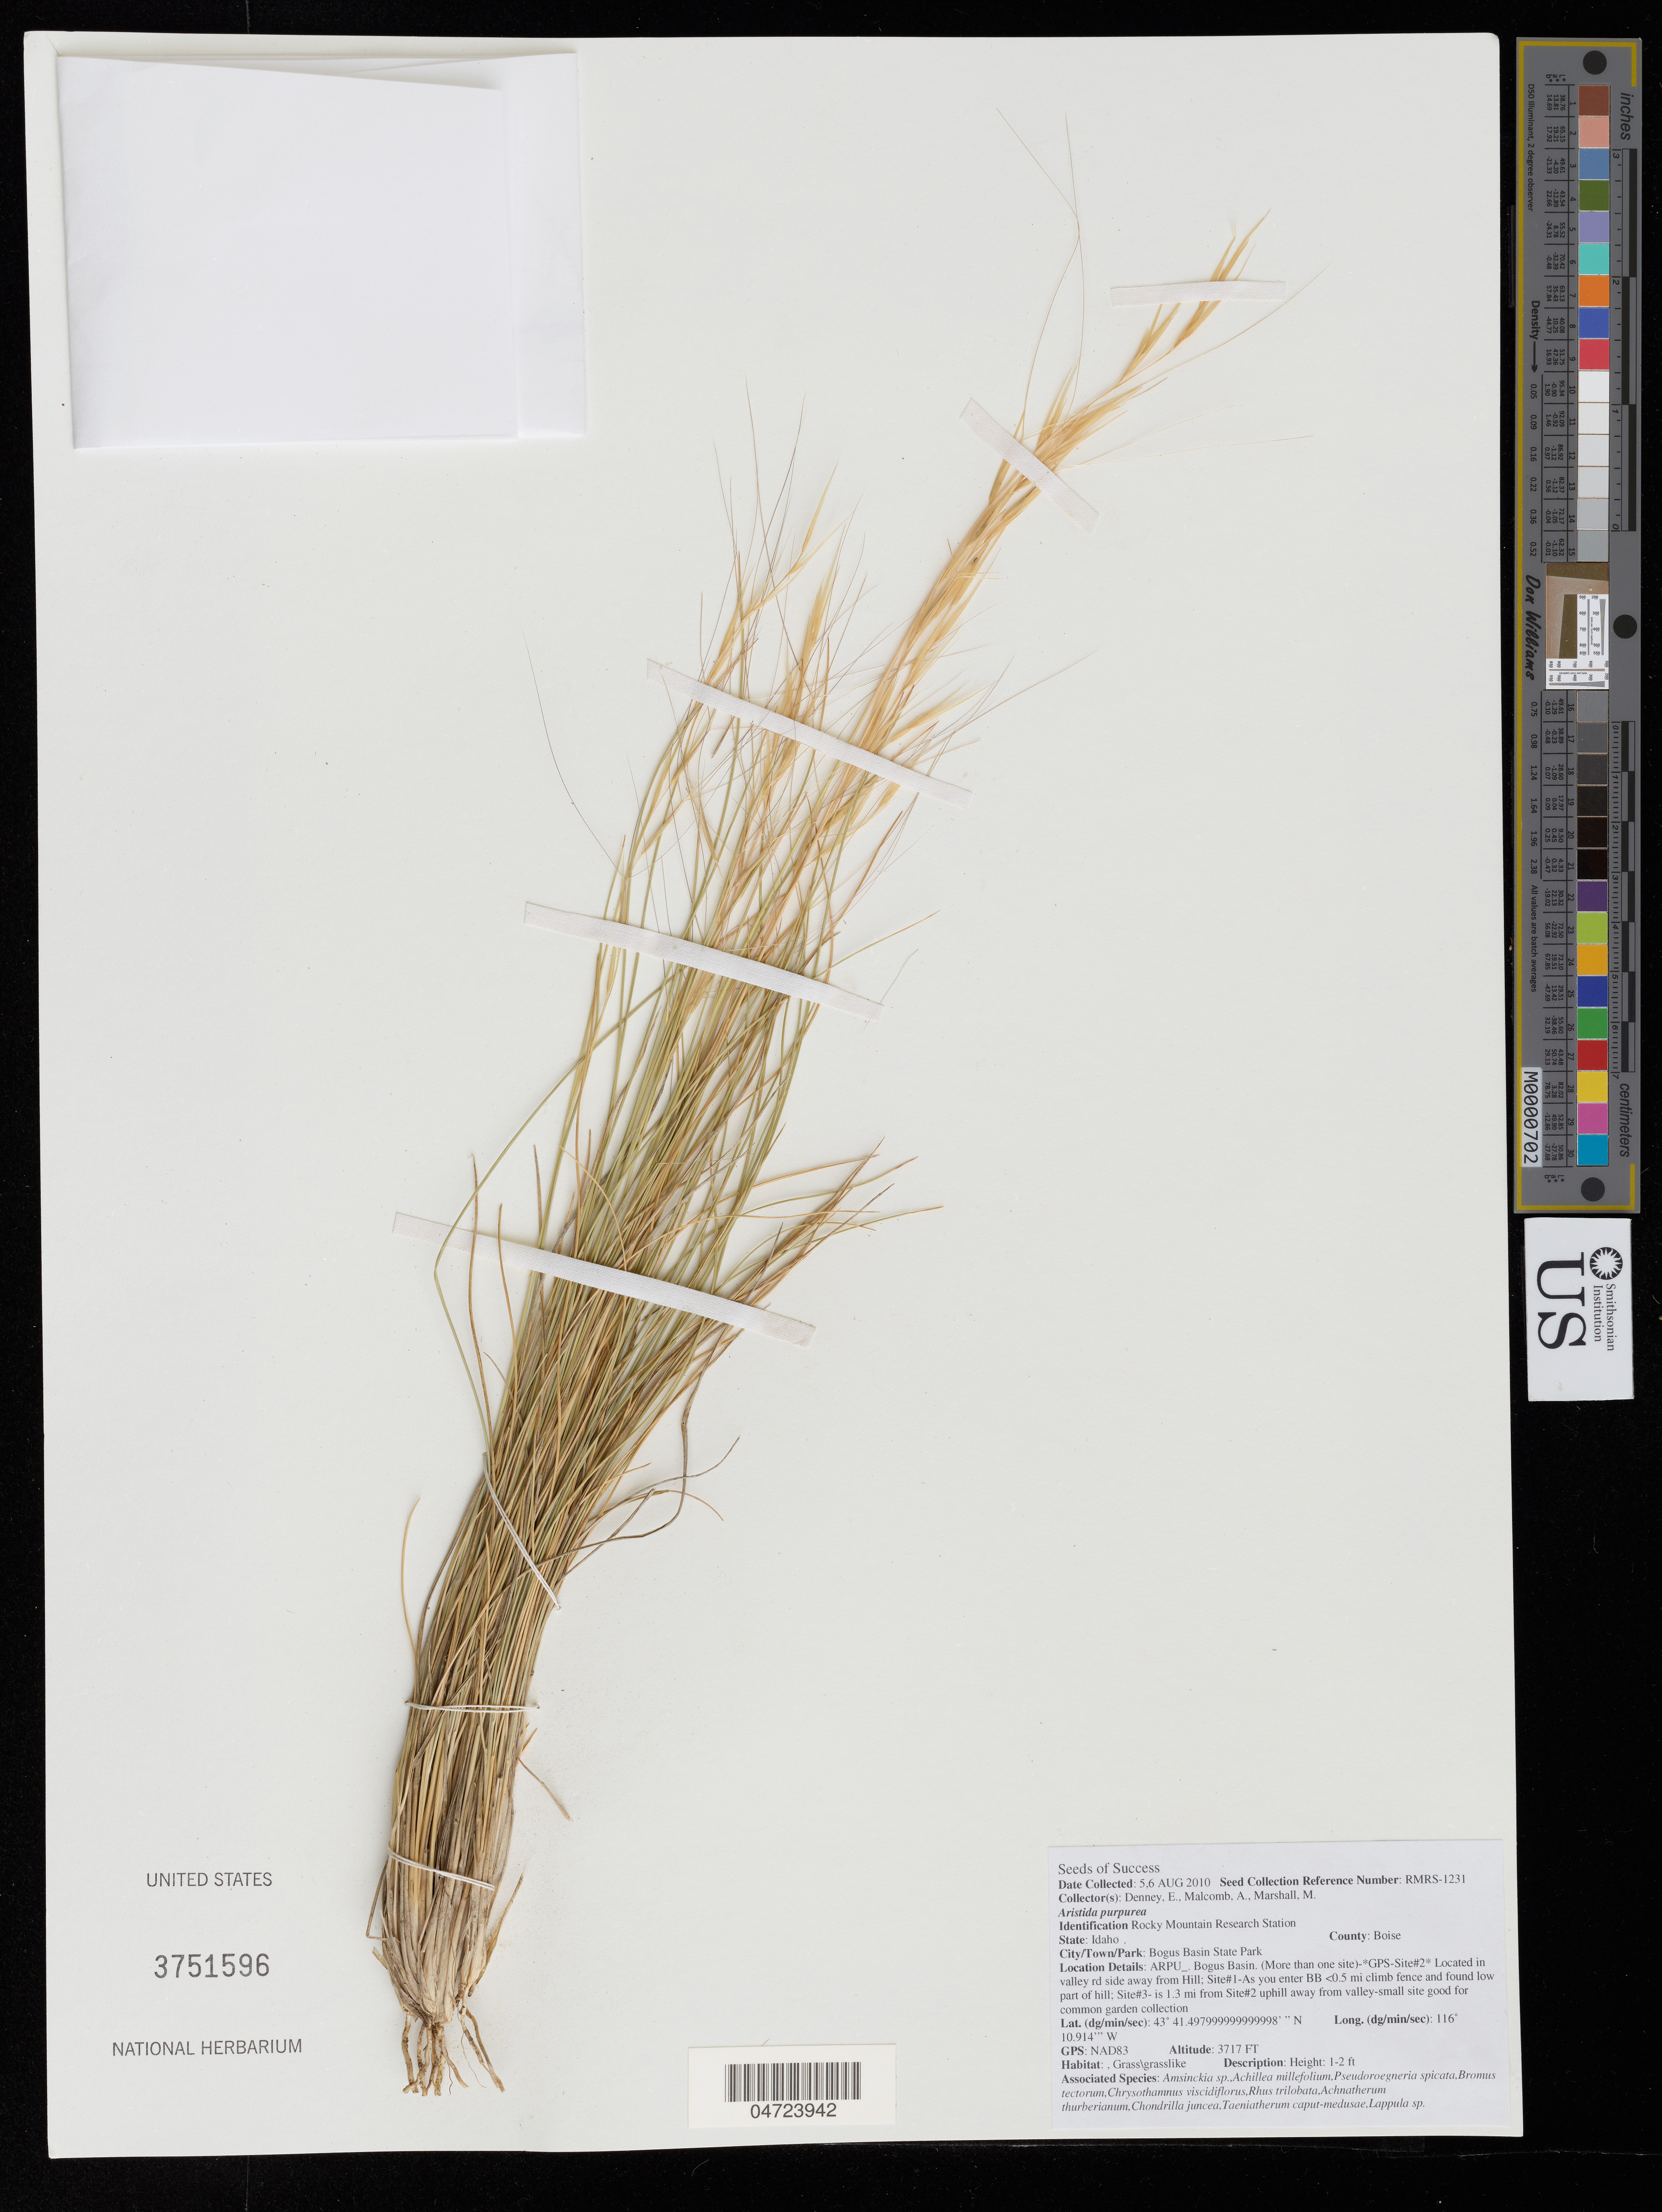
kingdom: Plantae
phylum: Tracheophyta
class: Liliopsida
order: Poales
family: Poaceae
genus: Aristida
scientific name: Aristida purpurea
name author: Nutt.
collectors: E. Denney, A. Malcomb & M. Marshall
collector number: RMRS-1231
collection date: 2010-08-05/2010-08-06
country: United States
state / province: Idaho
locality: City/Town/Park: Bogus Basin State Park. ARPU_. Bogus Basin. (More than one site)-*GPS-Site#2* Located in valley rd side away from Hill; Site#1-As you enter BB <0.5 mi climb fence and found low part of hill; Site#3- is 1.3 mi from Site#2 uphill away from valley-small site good for common garden collection. GPS: NAD83.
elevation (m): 1133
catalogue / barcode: US 3751596